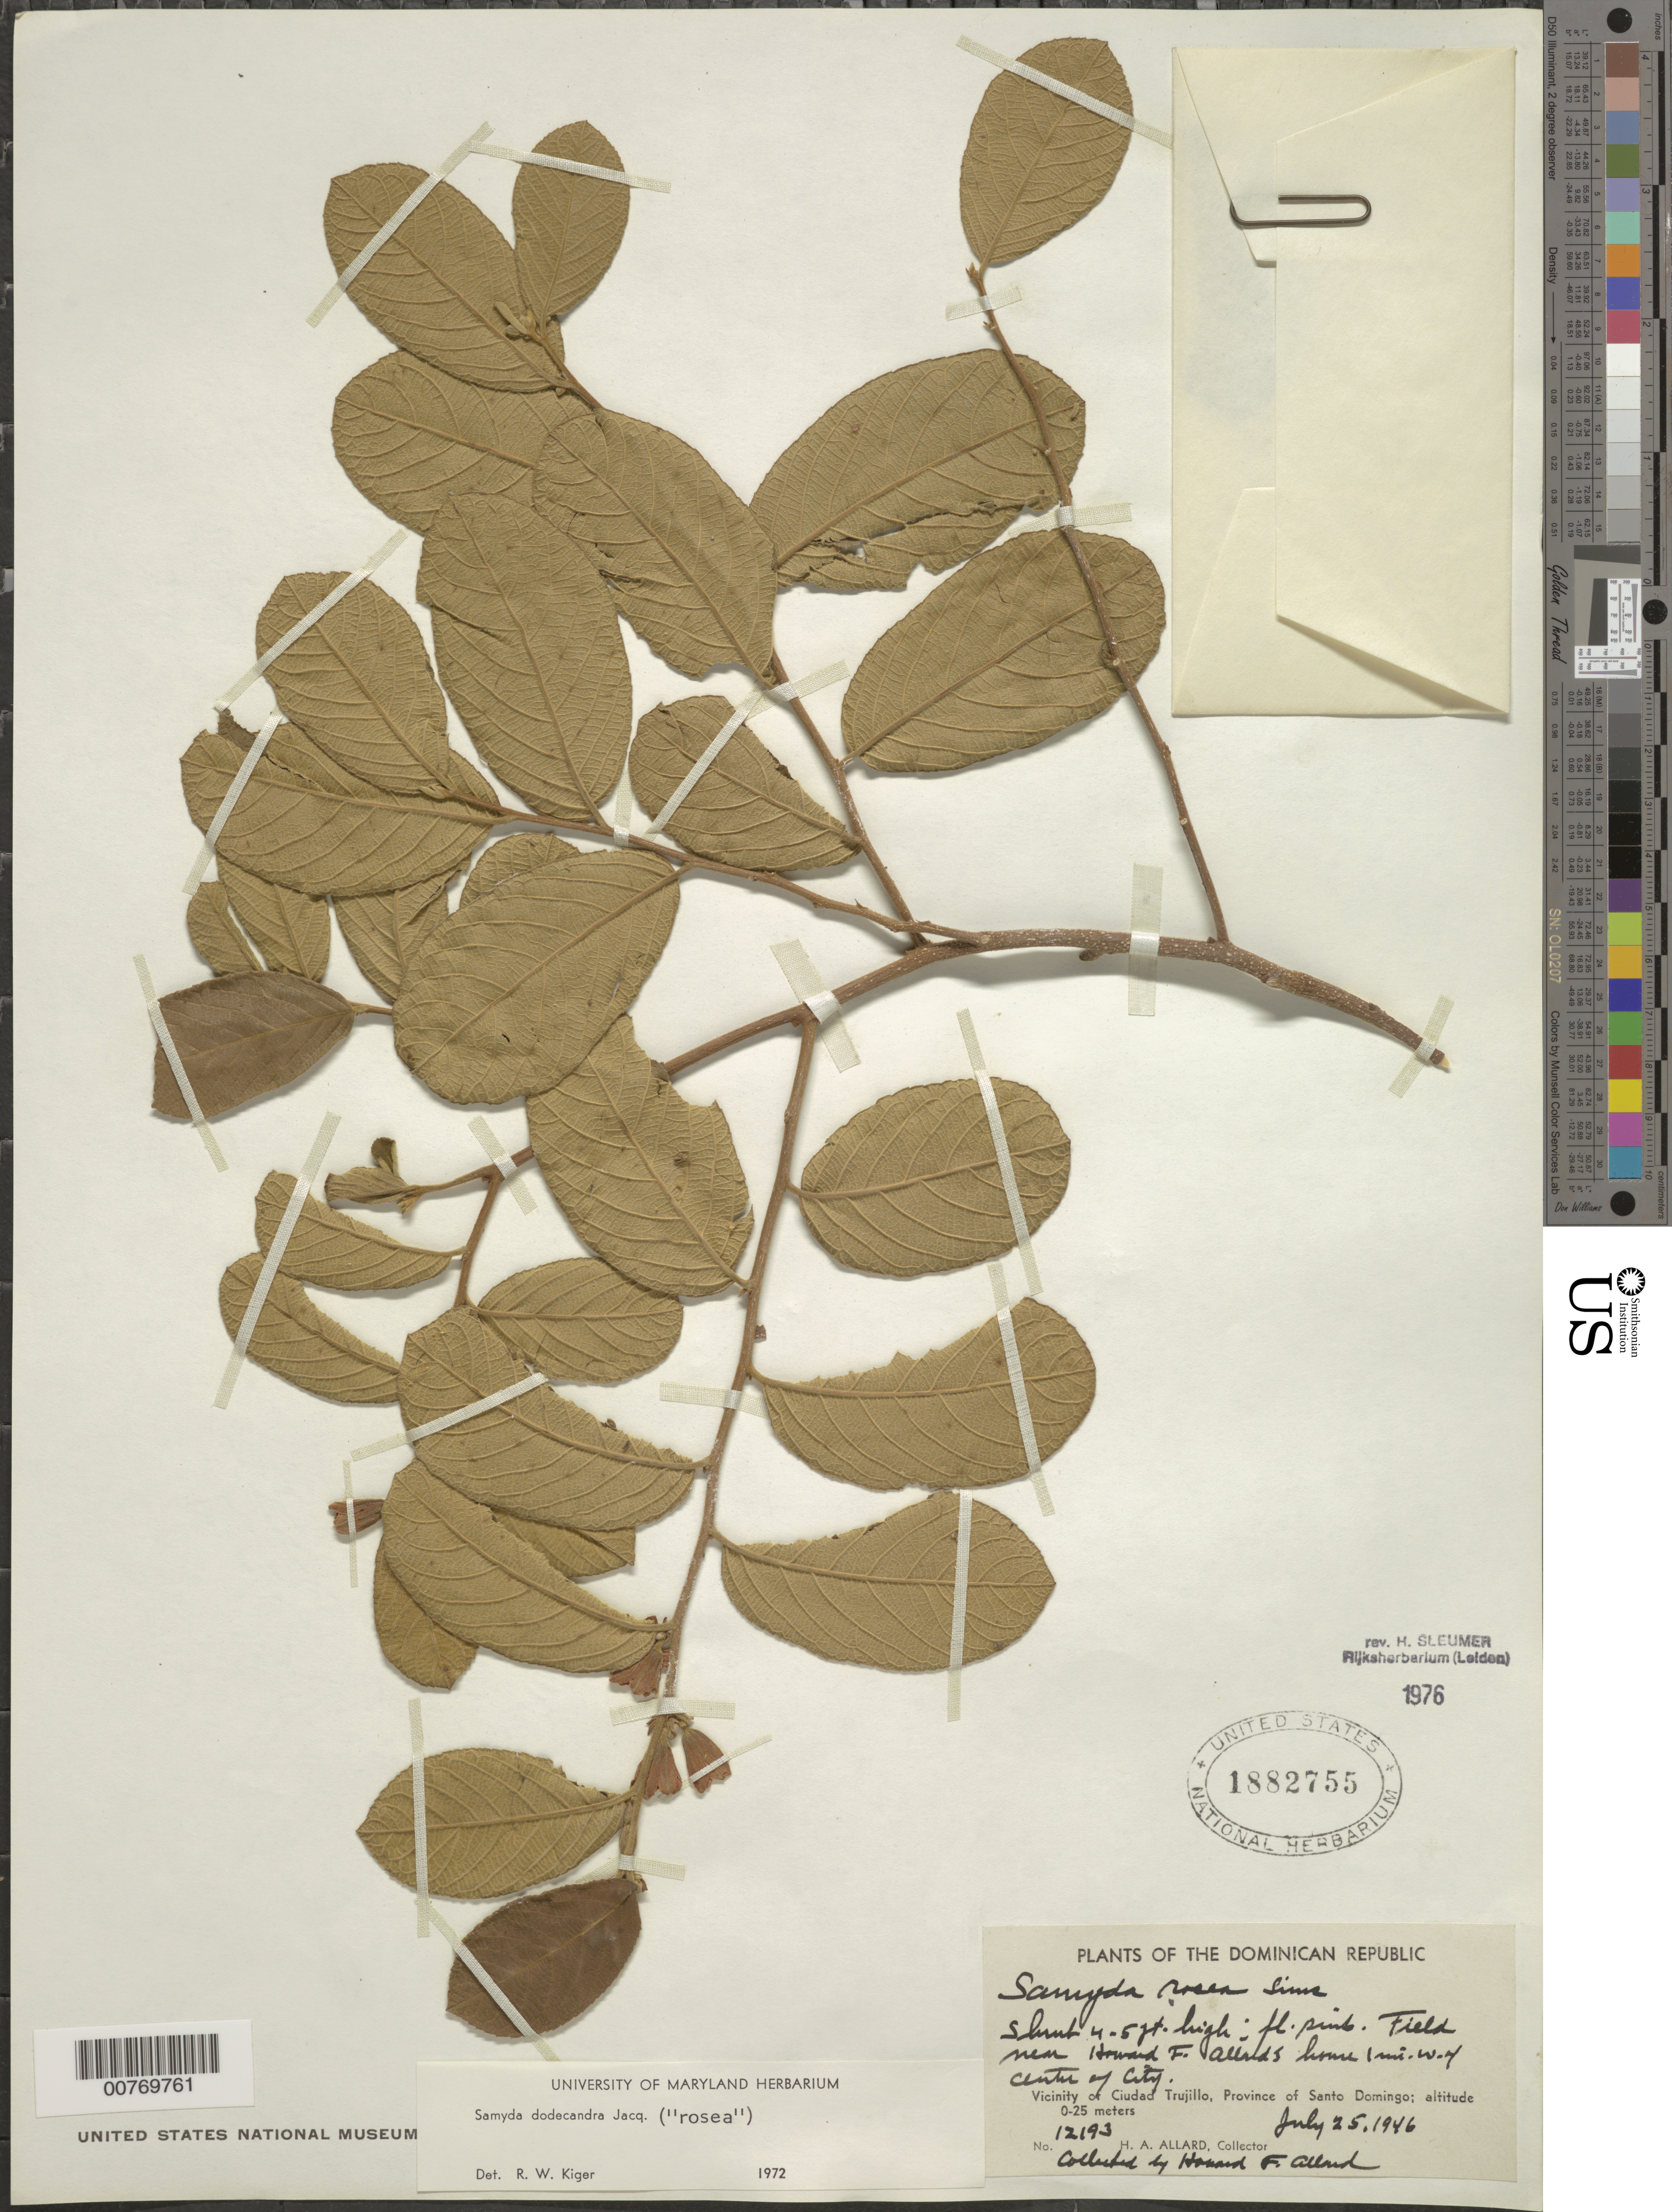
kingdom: Plantae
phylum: Tracheophyta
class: Magnoliopsida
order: Malpighiales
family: Salicaceae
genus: Casearia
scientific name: Casearia dodecandra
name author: (Jacq.) T. Samar. & M.H. Alford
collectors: H. A. Allard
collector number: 12193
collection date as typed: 25 Jul 1946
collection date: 1946-07-25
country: Dominican Republic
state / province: Santo Domingo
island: Hispaniola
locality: Vicinity of Ciudad Trujillo, 1 mile west of center of city.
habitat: Field near Howard Allards home.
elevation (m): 0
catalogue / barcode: US 1882755